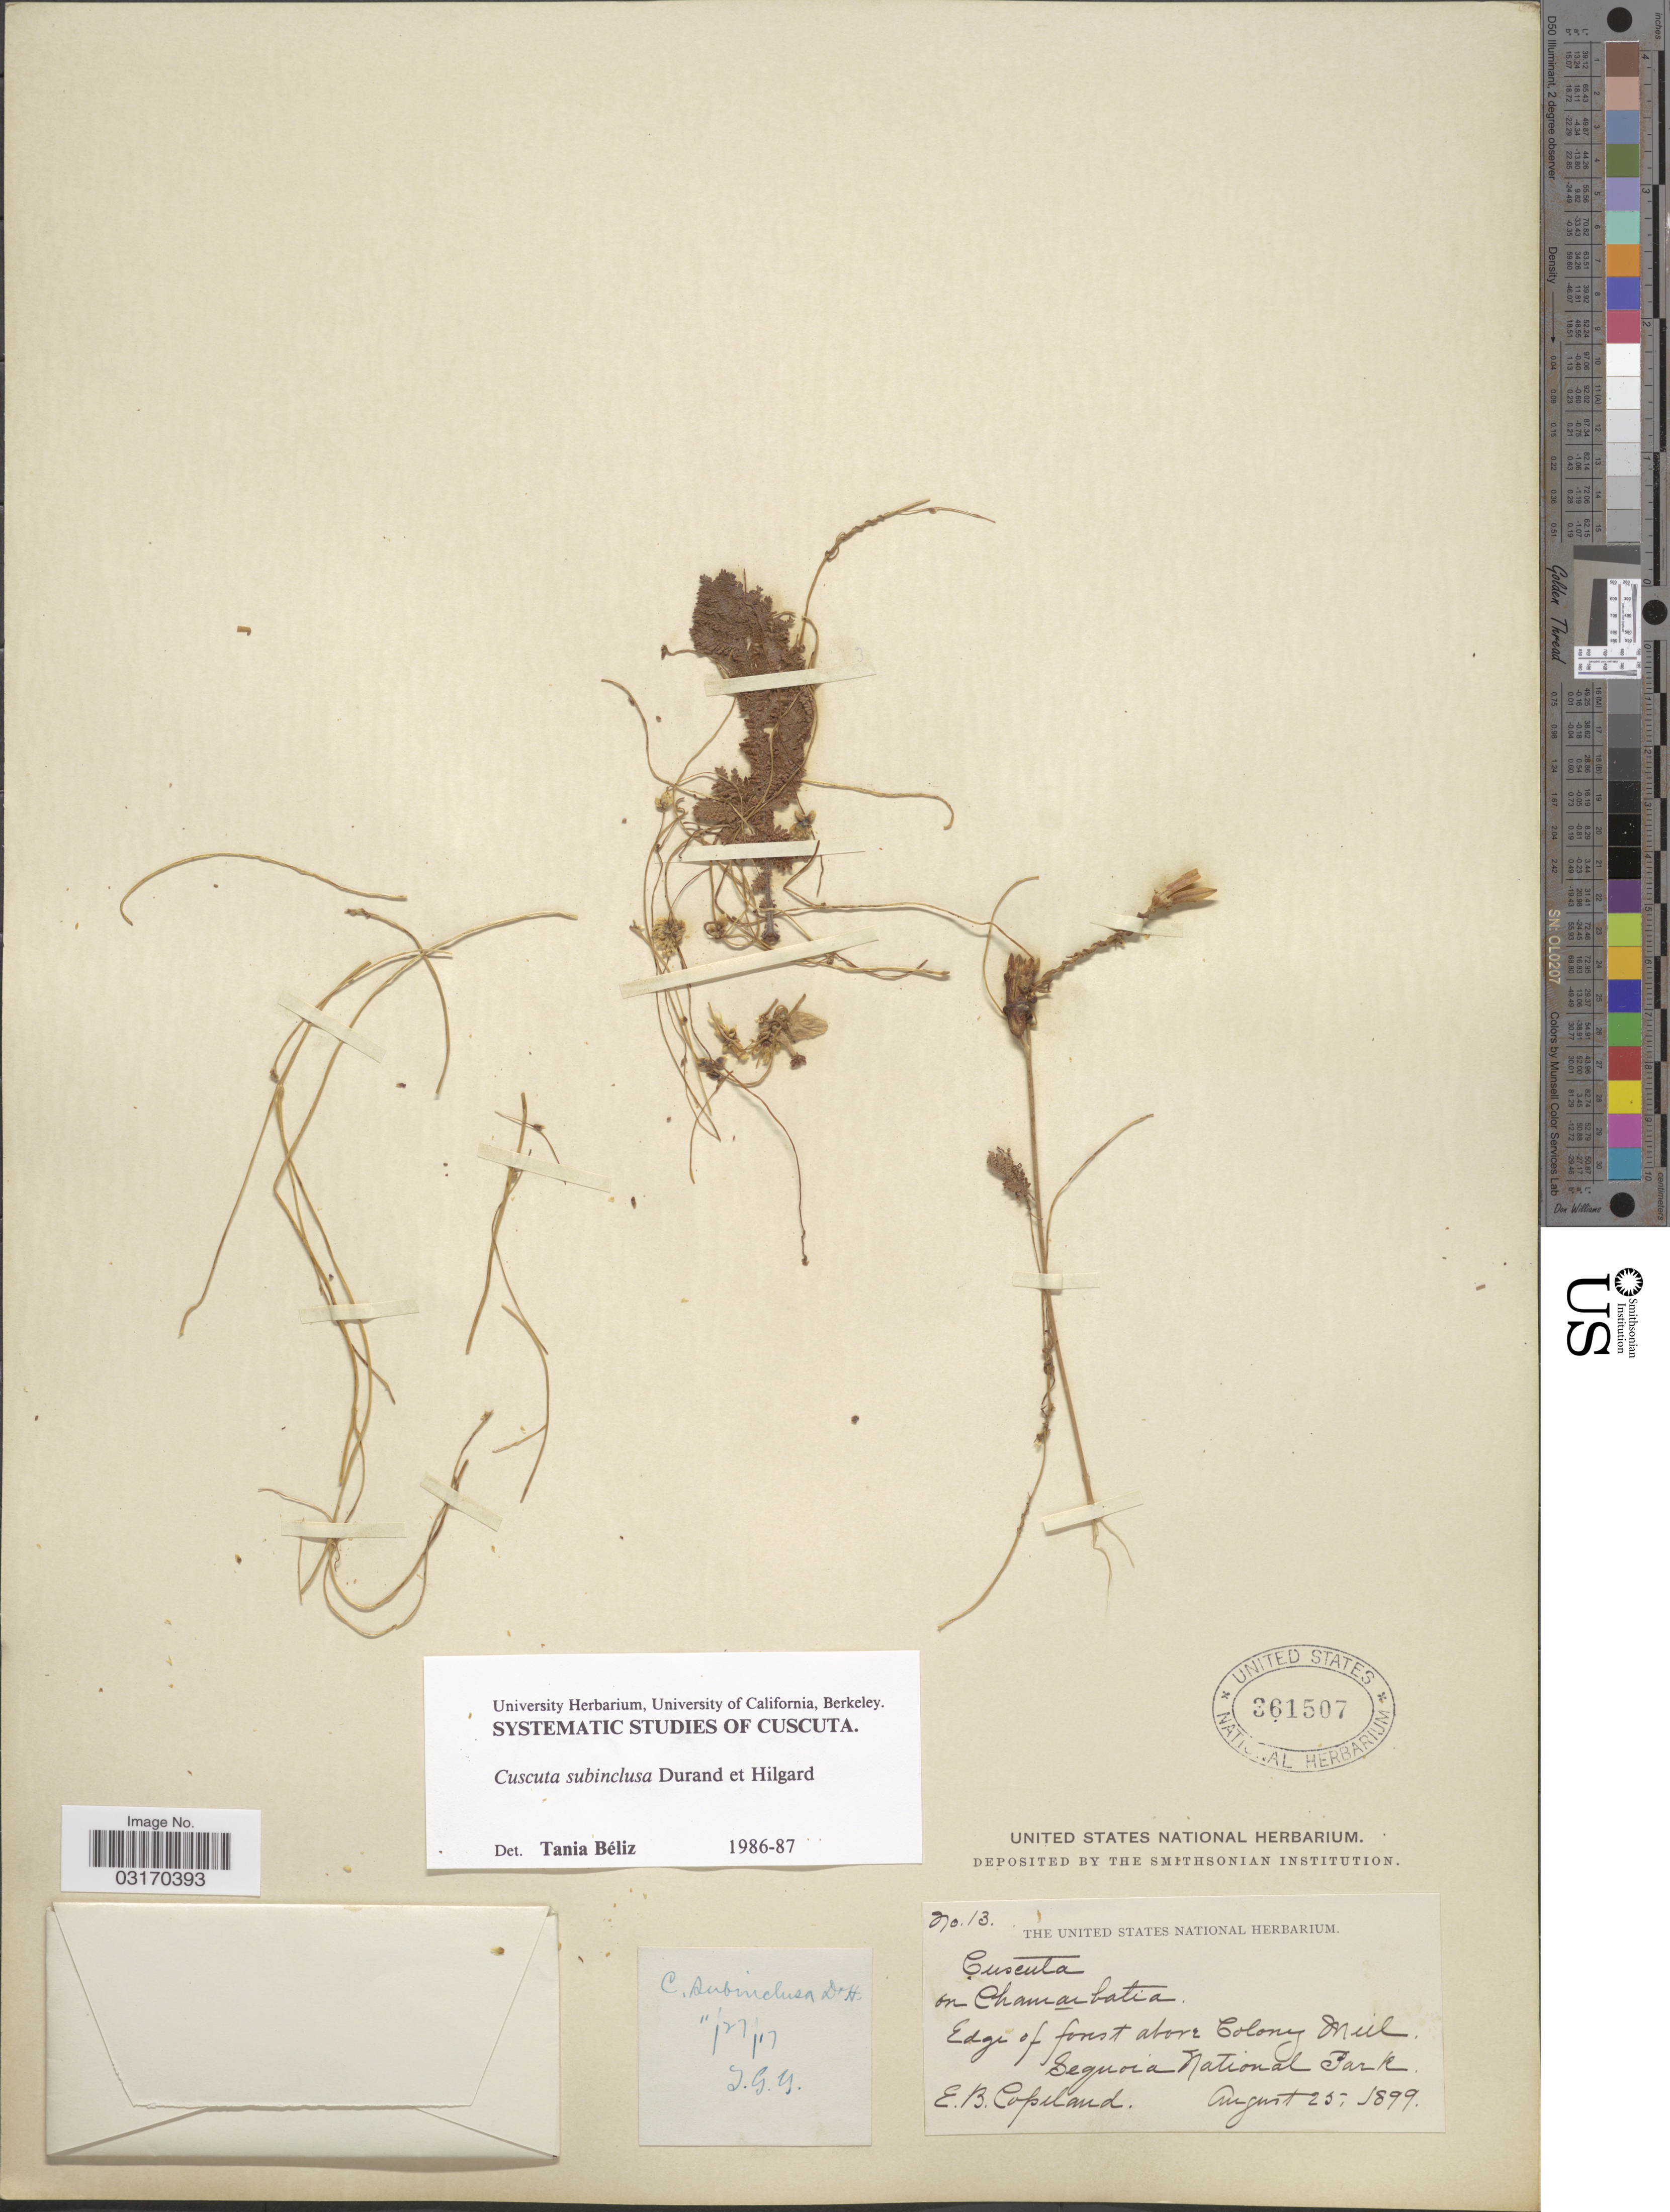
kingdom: Plantae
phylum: Tracheophyta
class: Magnoliopsida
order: Solanales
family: Convolvulaceae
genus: Cuscuta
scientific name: Cuscuta subinclusa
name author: Durand & Hilg.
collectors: E. B. Copeland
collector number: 13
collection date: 1899-08-25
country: United States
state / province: California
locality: Edge of forest above Colony Mill. Sequoia National Park.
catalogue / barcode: US 361507